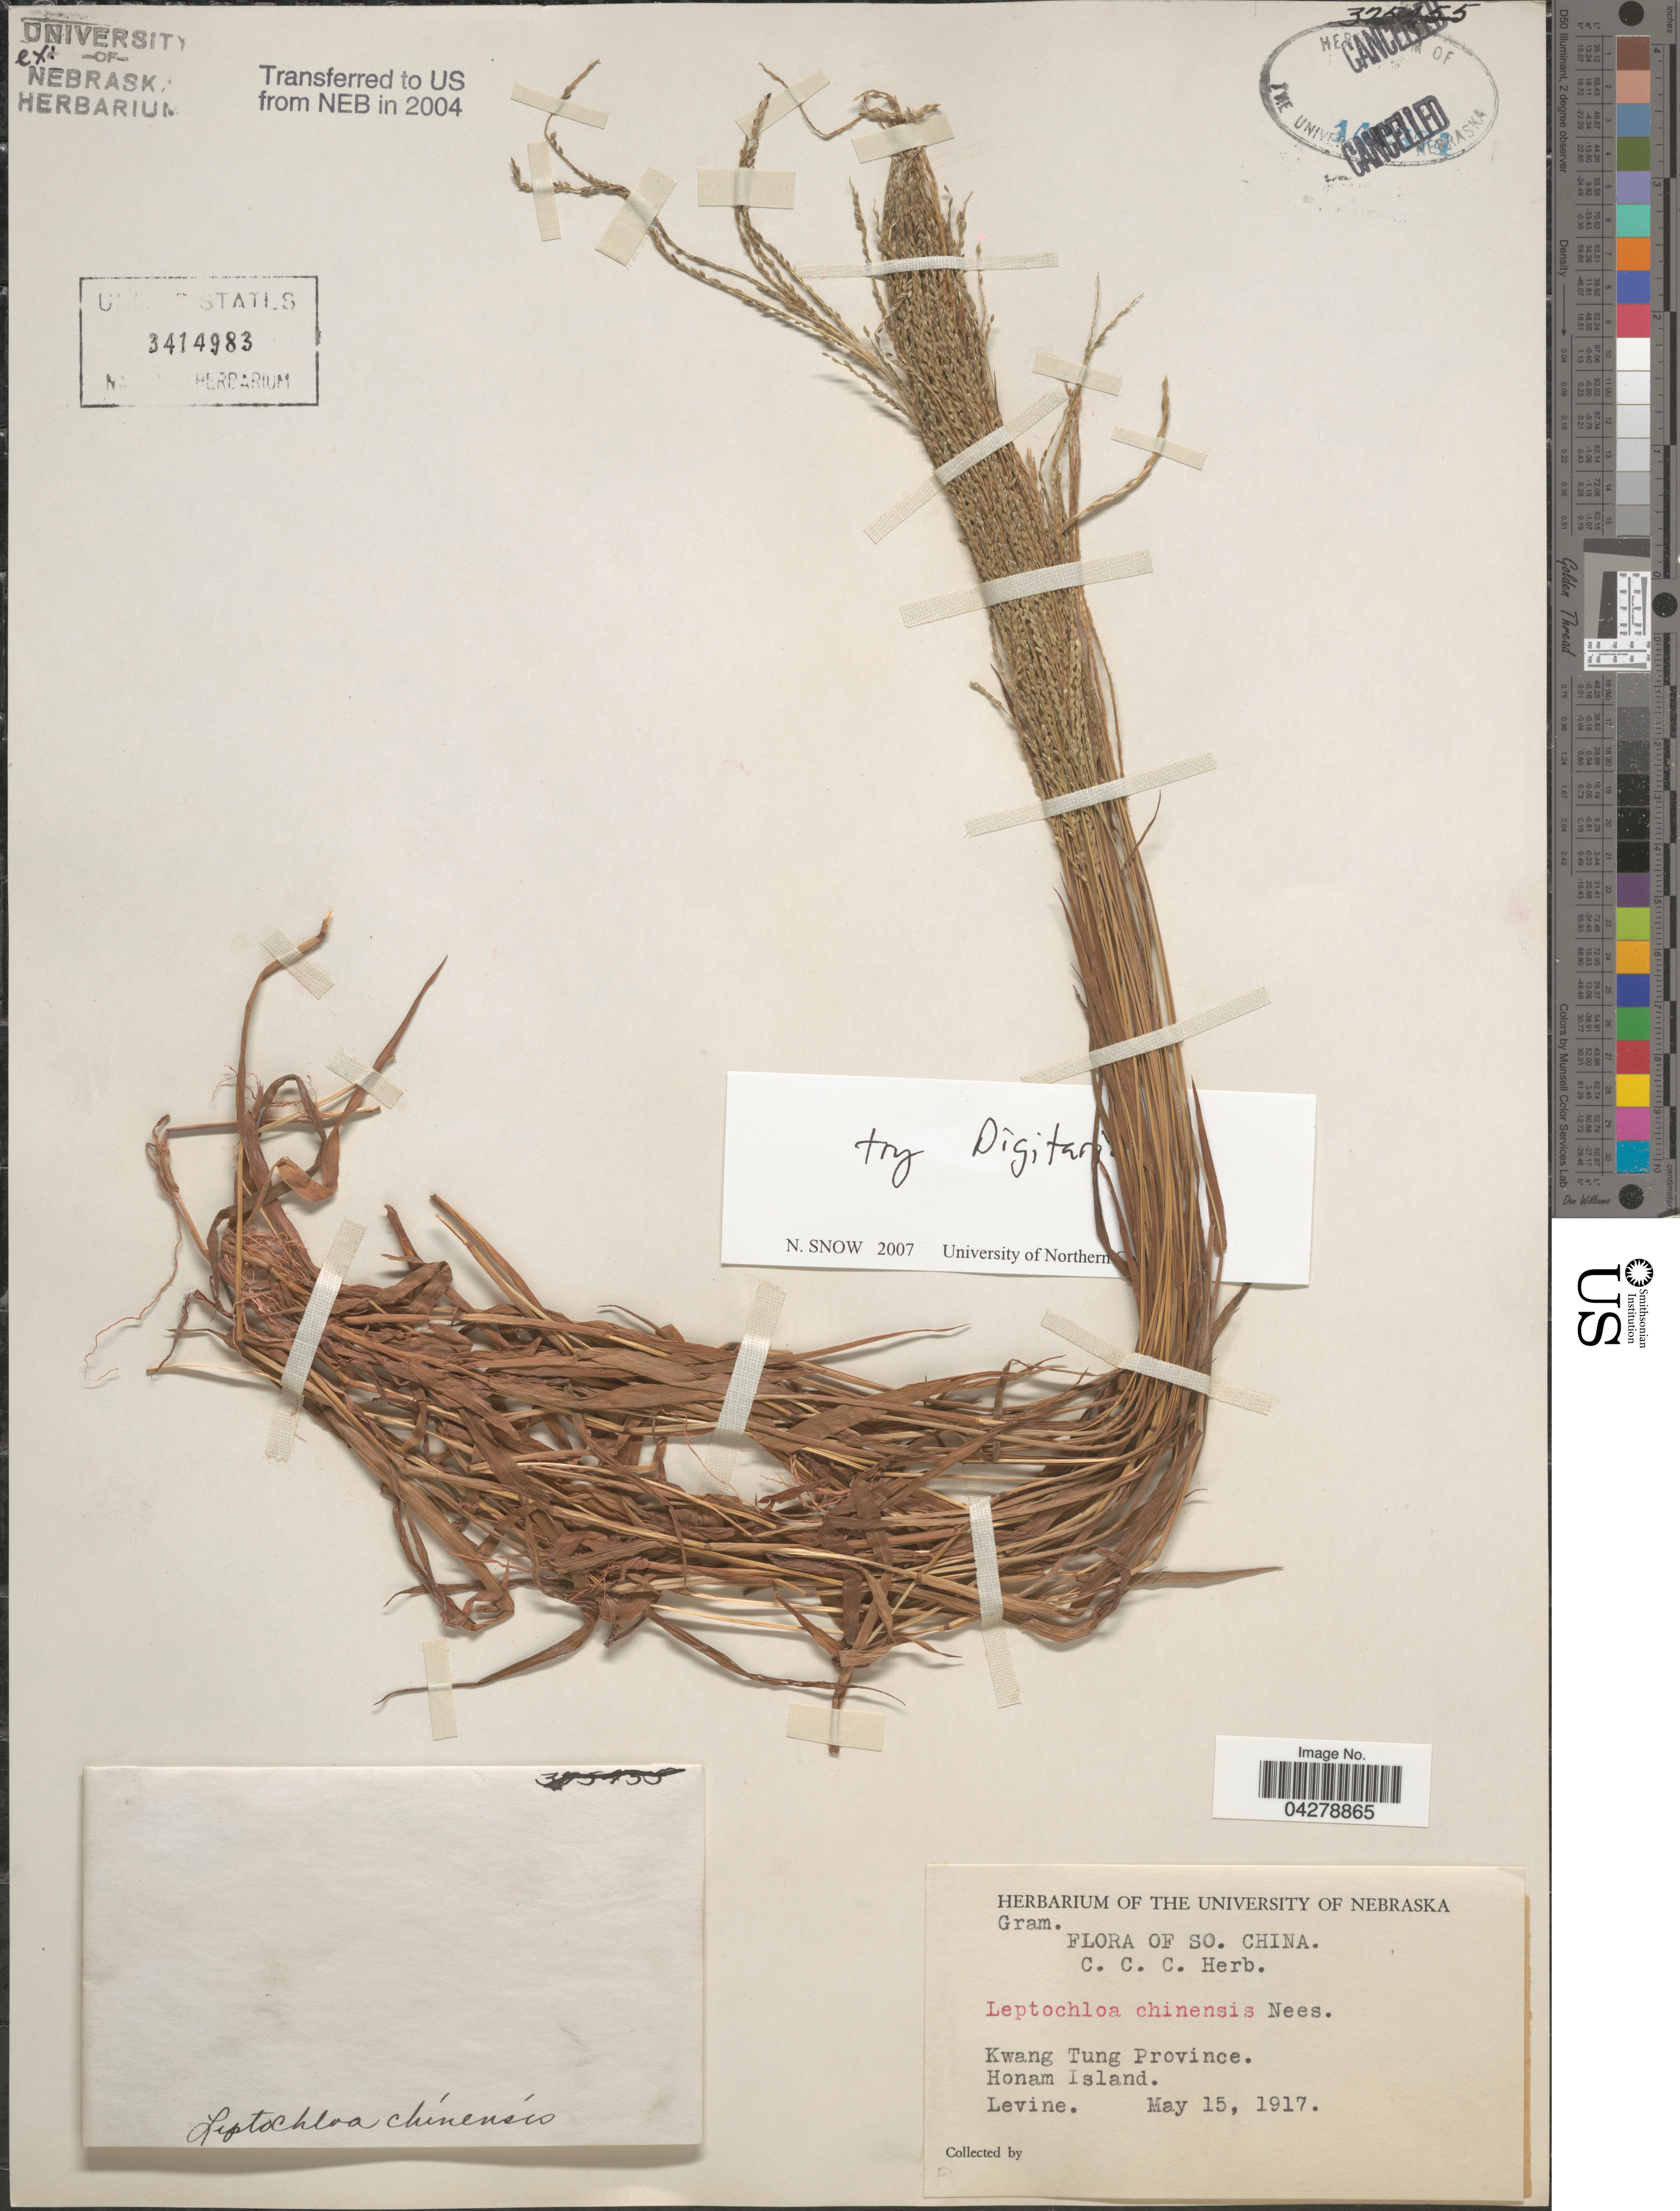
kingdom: Plantae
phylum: Tracheophyta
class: Liliopsida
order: Poales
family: Poaceae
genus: Digitaria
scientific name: Digitaria sp.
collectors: -. Levine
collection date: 1917-05-15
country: China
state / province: Guangdong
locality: SO. China. Kwang Tung Province. Honam Island.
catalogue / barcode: US 3414983